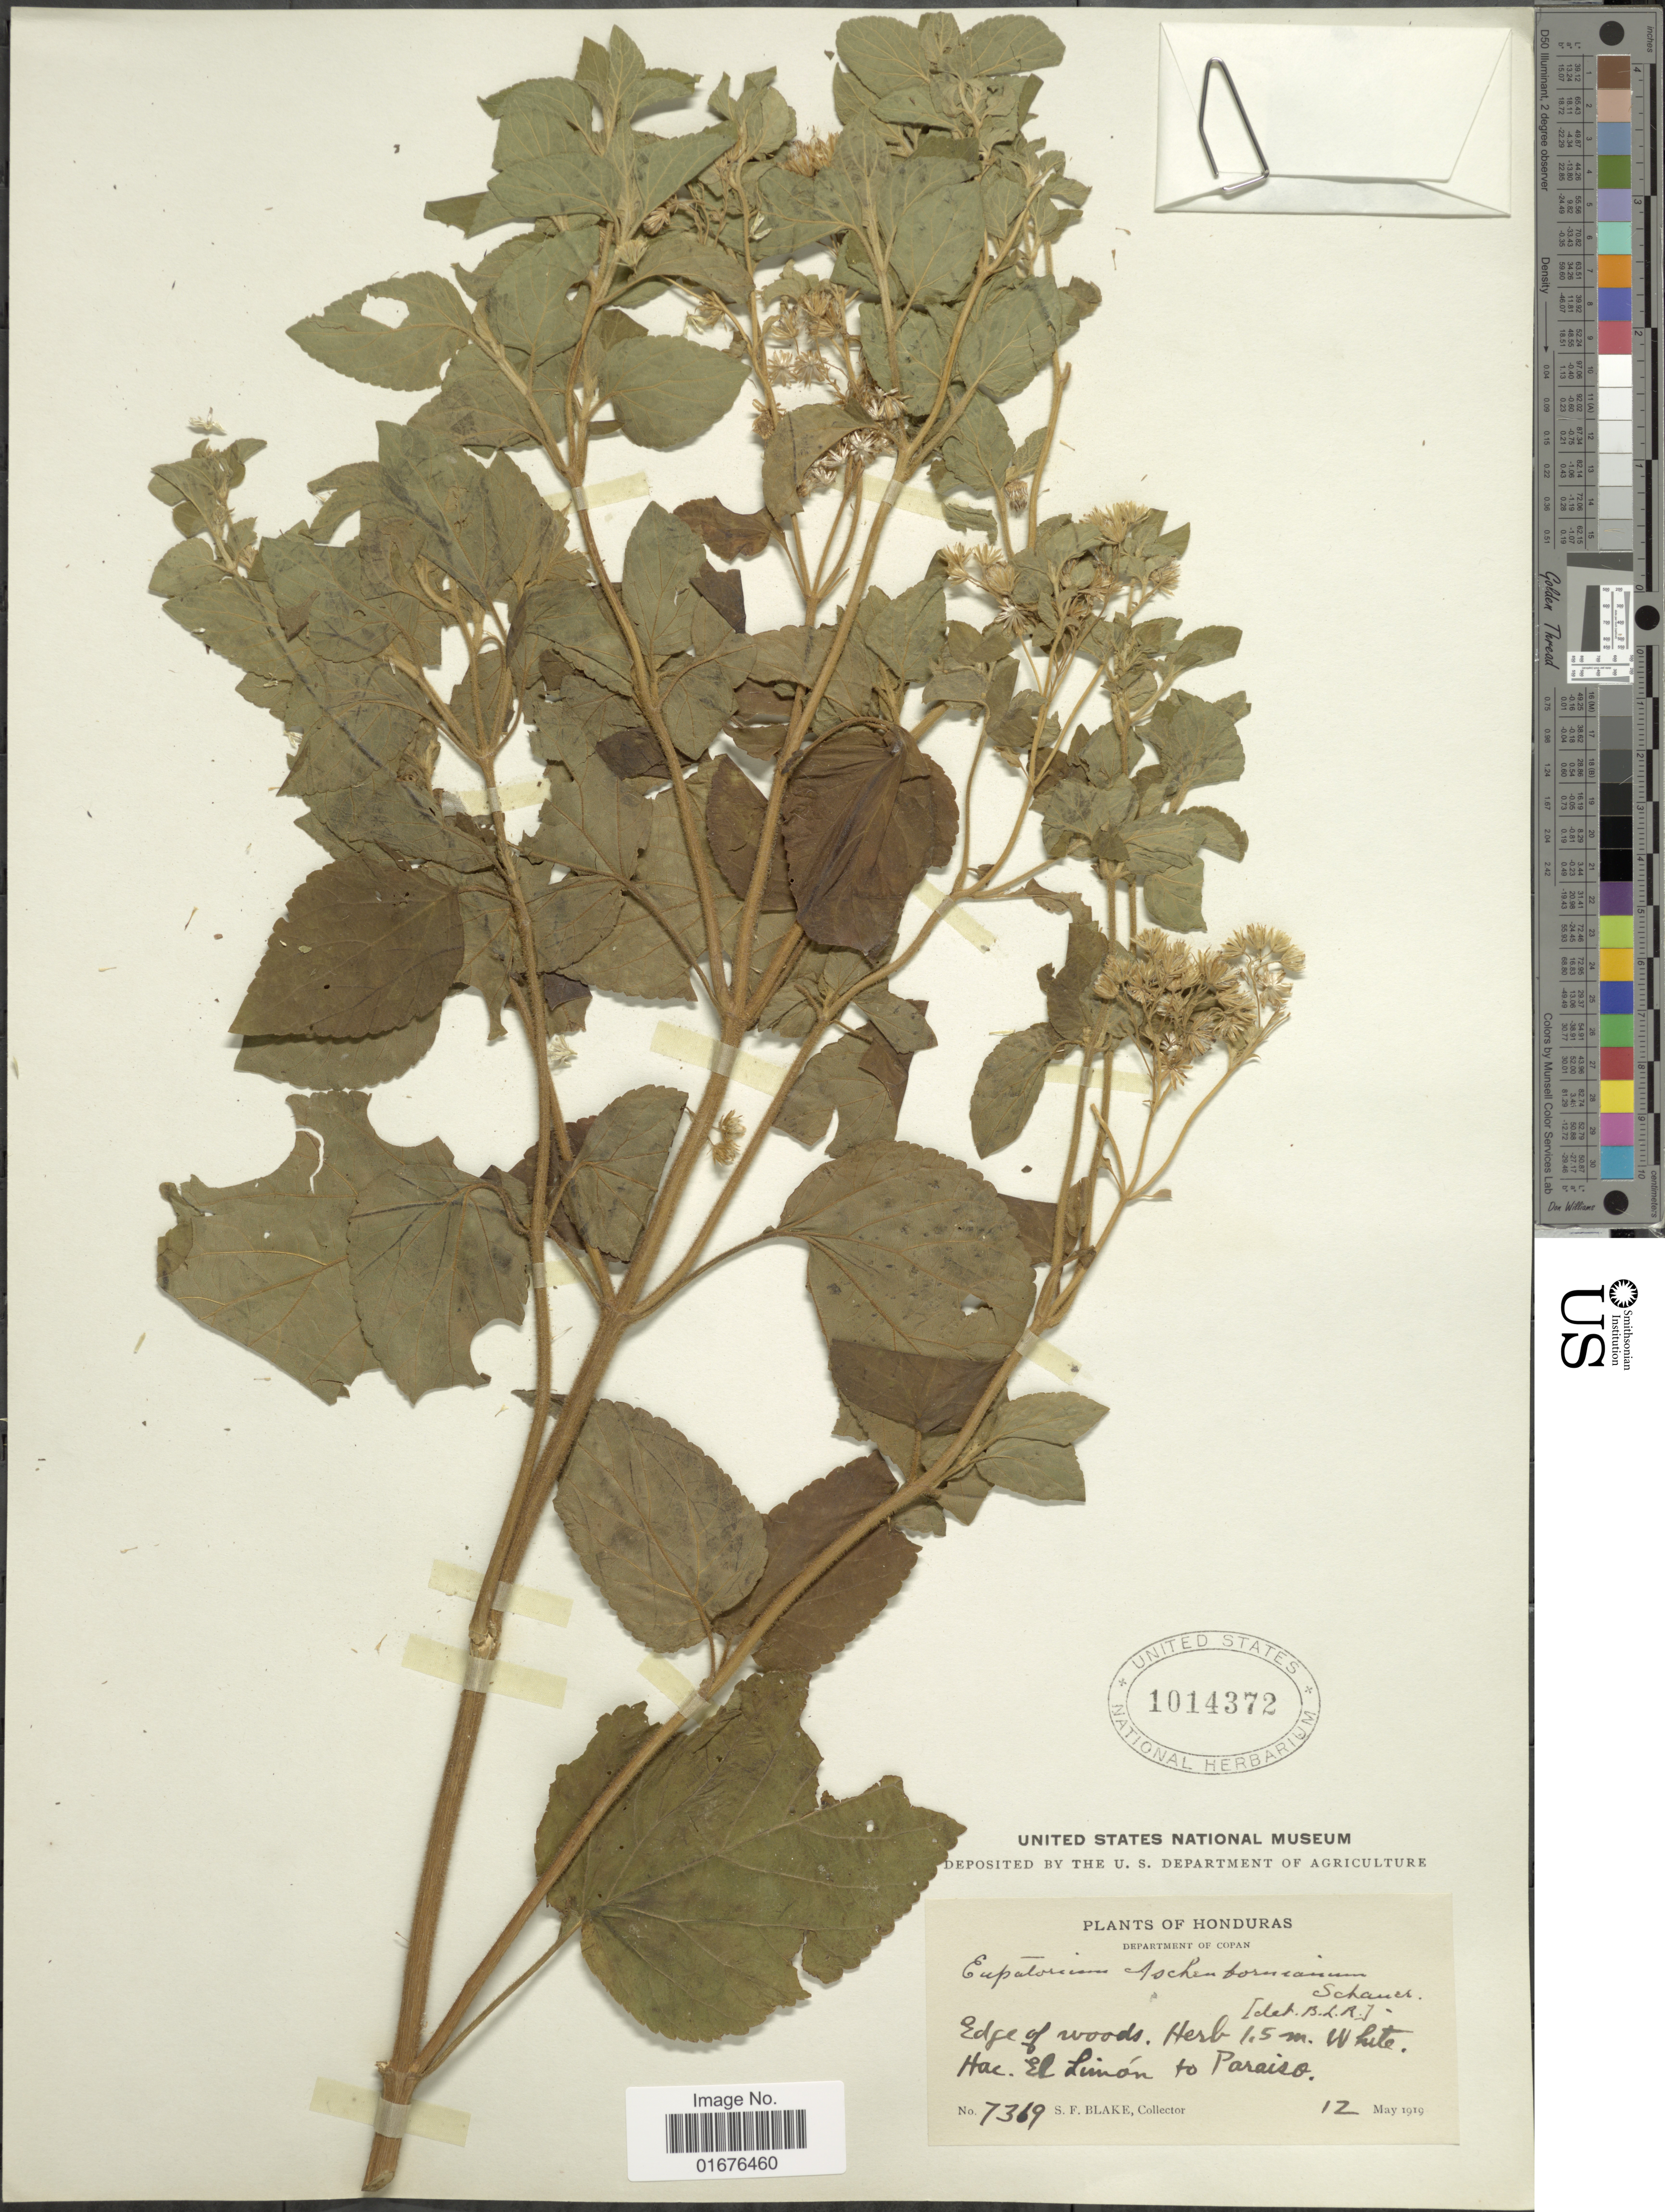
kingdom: Plantae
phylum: Tracheophyta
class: Magnoliopsida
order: Asterales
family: Asteraceae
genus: Ageratina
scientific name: Ageratina pichinchensis var. bustamenta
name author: (DC.) R.M. King & H. Rob.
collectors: S. Blake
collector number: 7369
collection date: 1919-05-12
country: Honduras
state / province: Copán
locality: Edge of woods, Hac. El Limón to Paraiso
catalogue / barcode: US 1014372